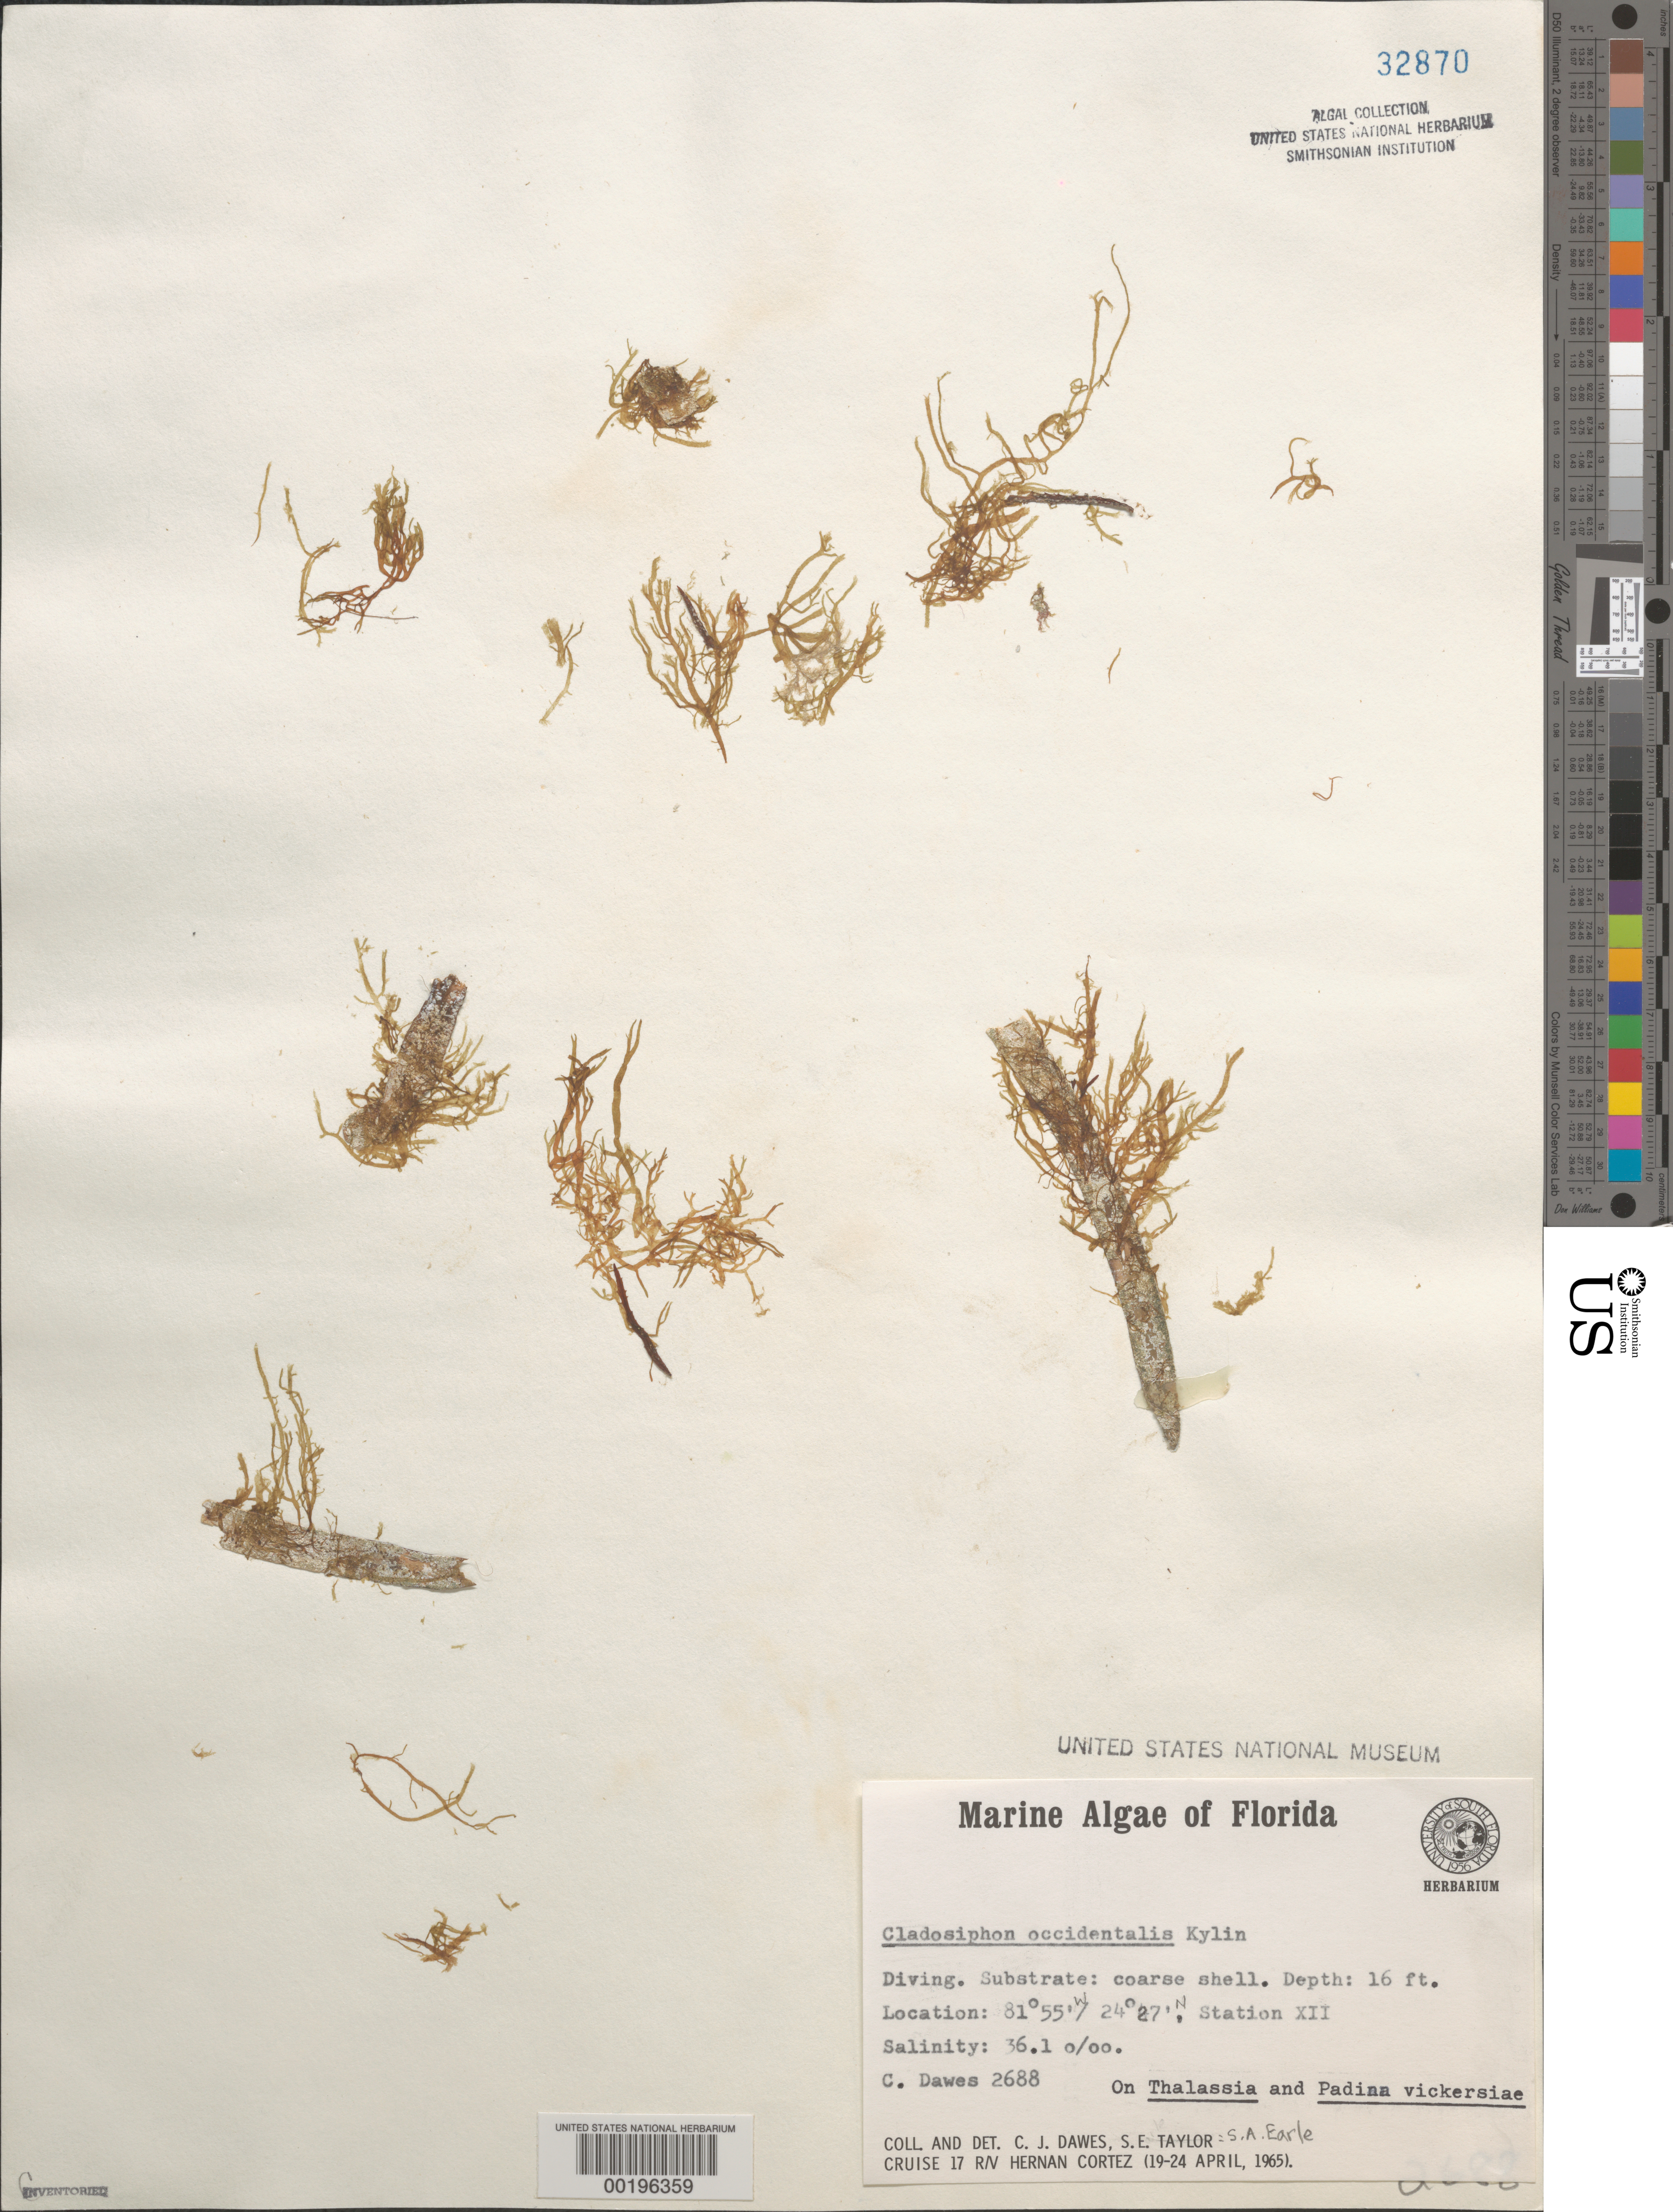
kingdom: Chromista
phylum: Ochrophyta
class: Phaeophyceae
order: Ectocarpales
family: Chordariaceae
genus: Cladosiphon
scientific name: Cladosiphon occidentalis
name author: Kylin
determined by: Dawes, C. J.; Earle, S. A.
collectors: C. Dawes & S. A. Earle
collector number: Cjd 2688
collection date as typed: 19 Apr 1965 to 24 Apr 1965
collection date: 1965-04-19/1965-04-24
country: United States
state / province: Florida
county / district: Monroe County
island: Florida Keys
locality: Key West area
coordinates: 24 27' N, 81 55' W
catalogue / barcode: US 32870